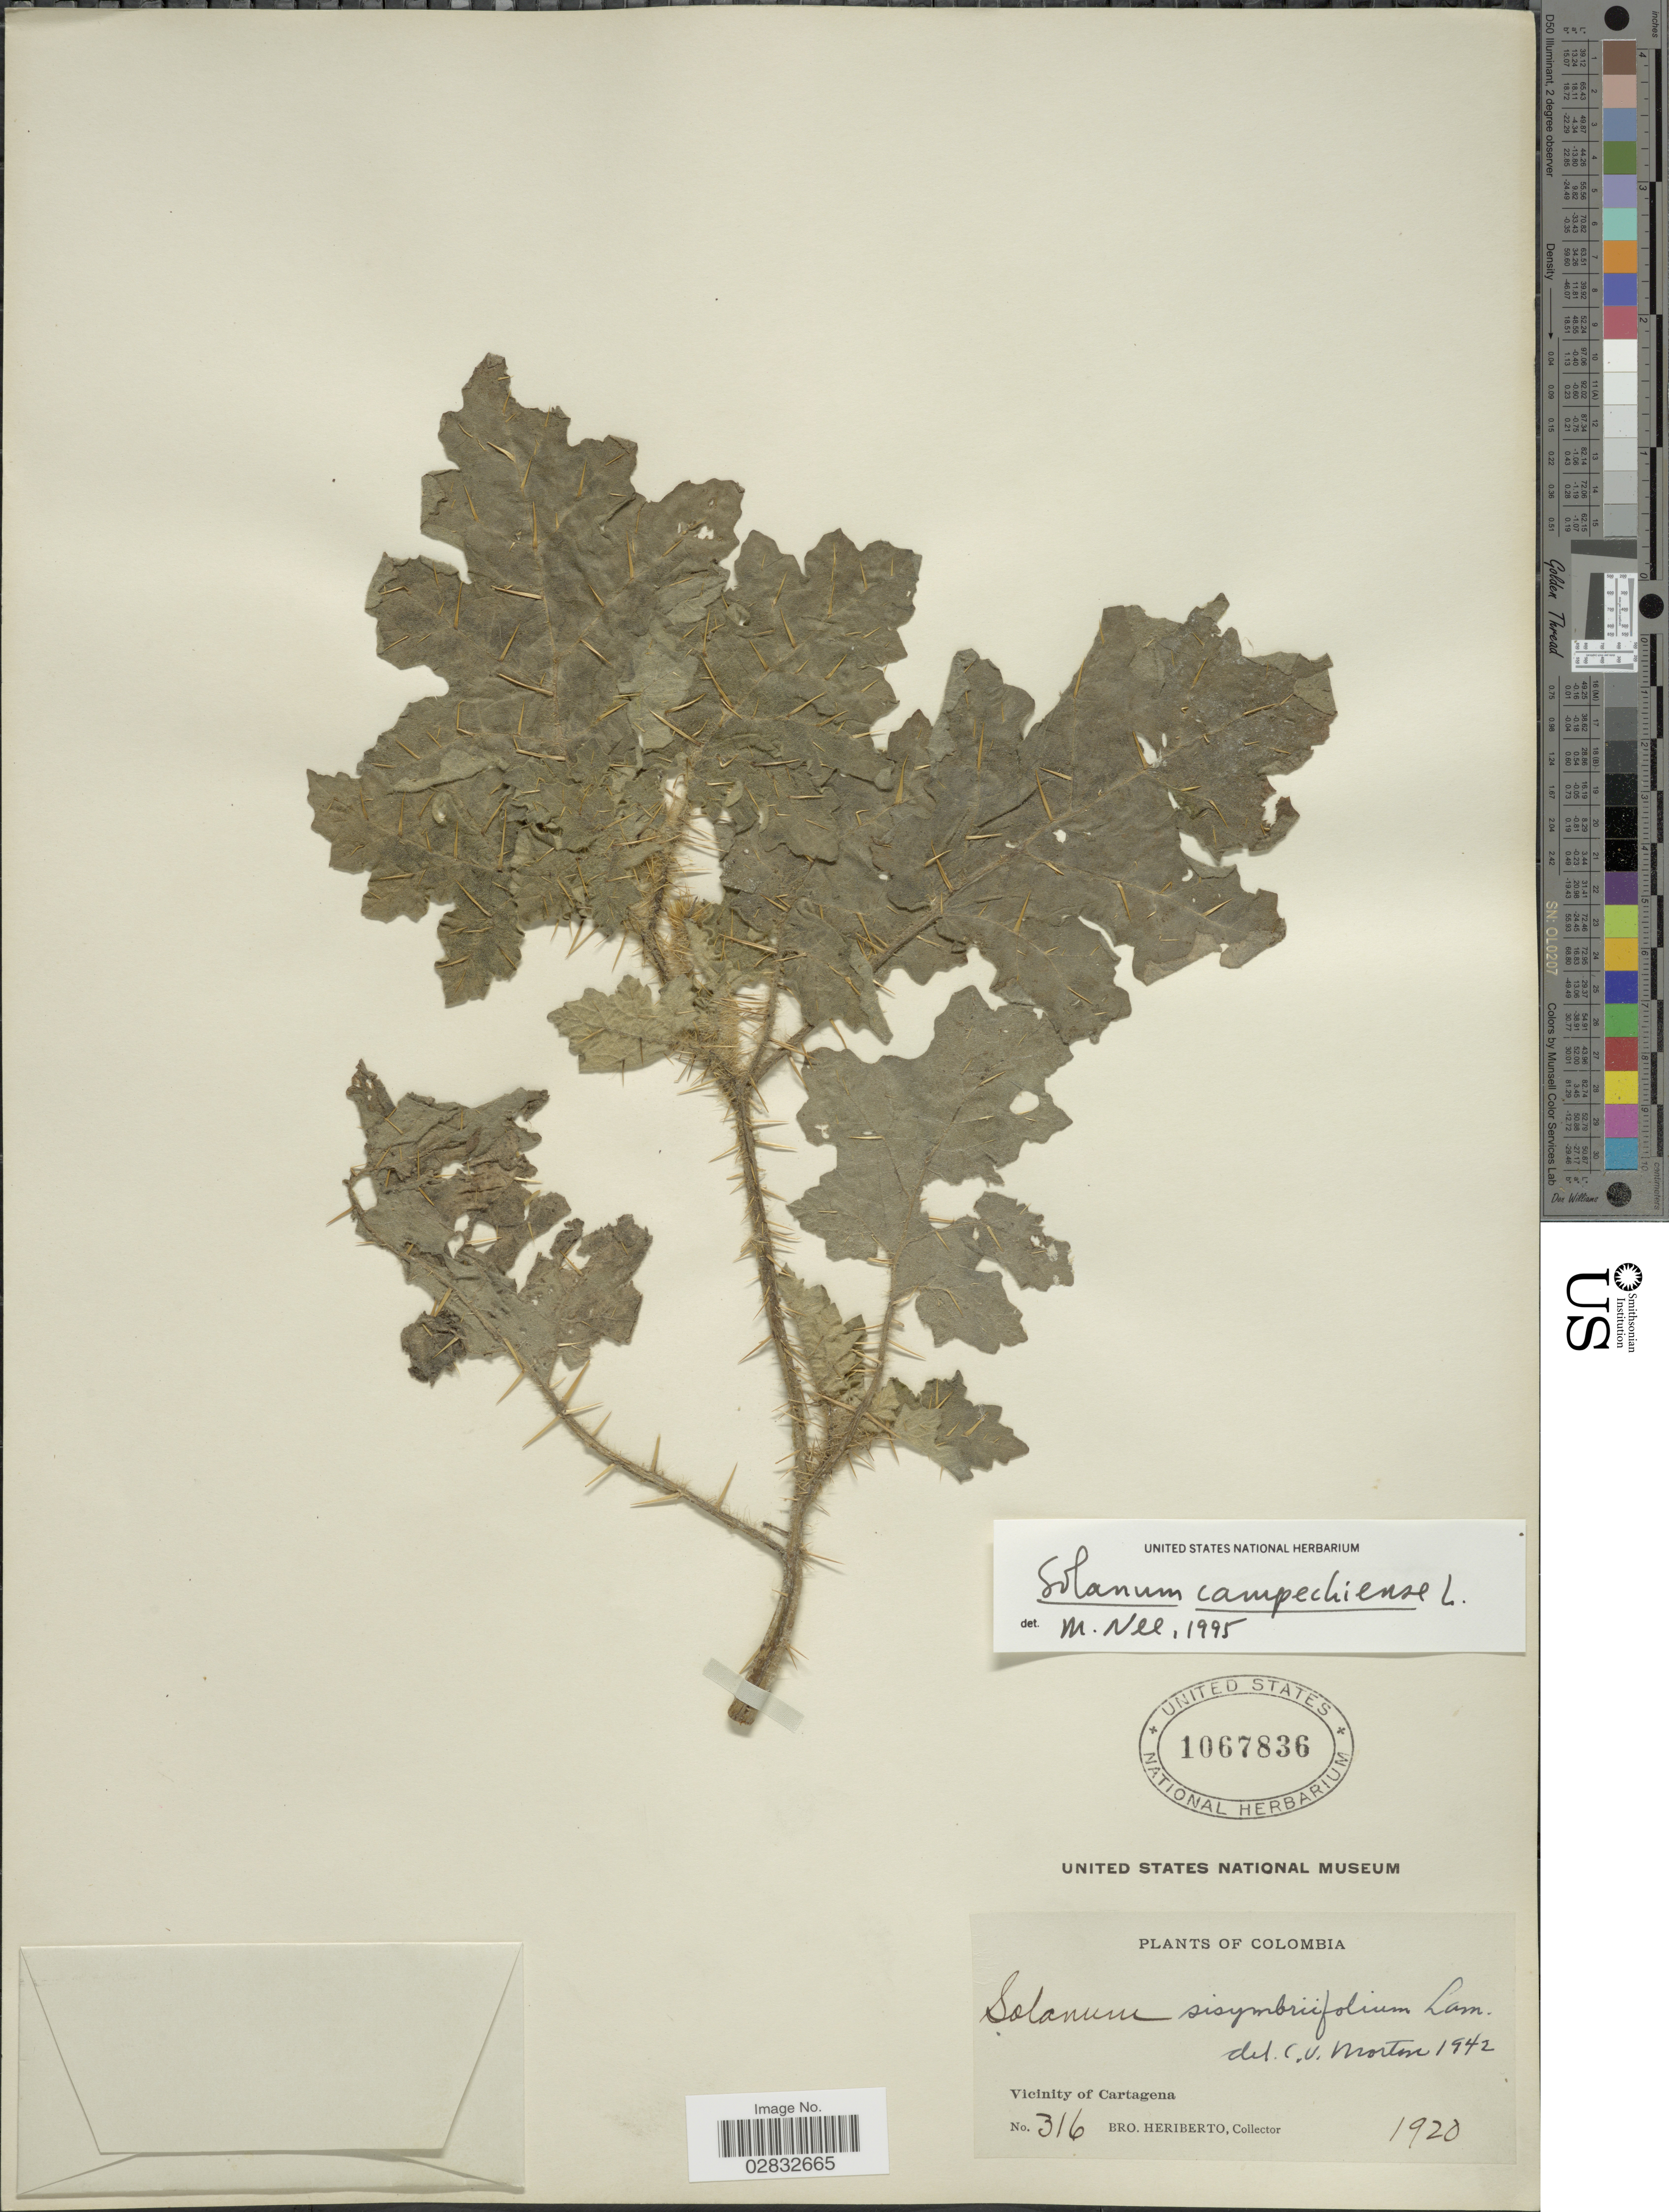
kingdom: Plantae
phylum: Tracheophyta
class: Magnoliopsida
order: Solanales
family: Solanaceae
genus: Solanum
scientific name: Solanum campechiense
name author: L.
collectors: B. Heriberto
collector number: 316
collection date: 1920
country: Colombia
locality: Vicinity of Cartagena.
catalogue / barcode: US 1067836